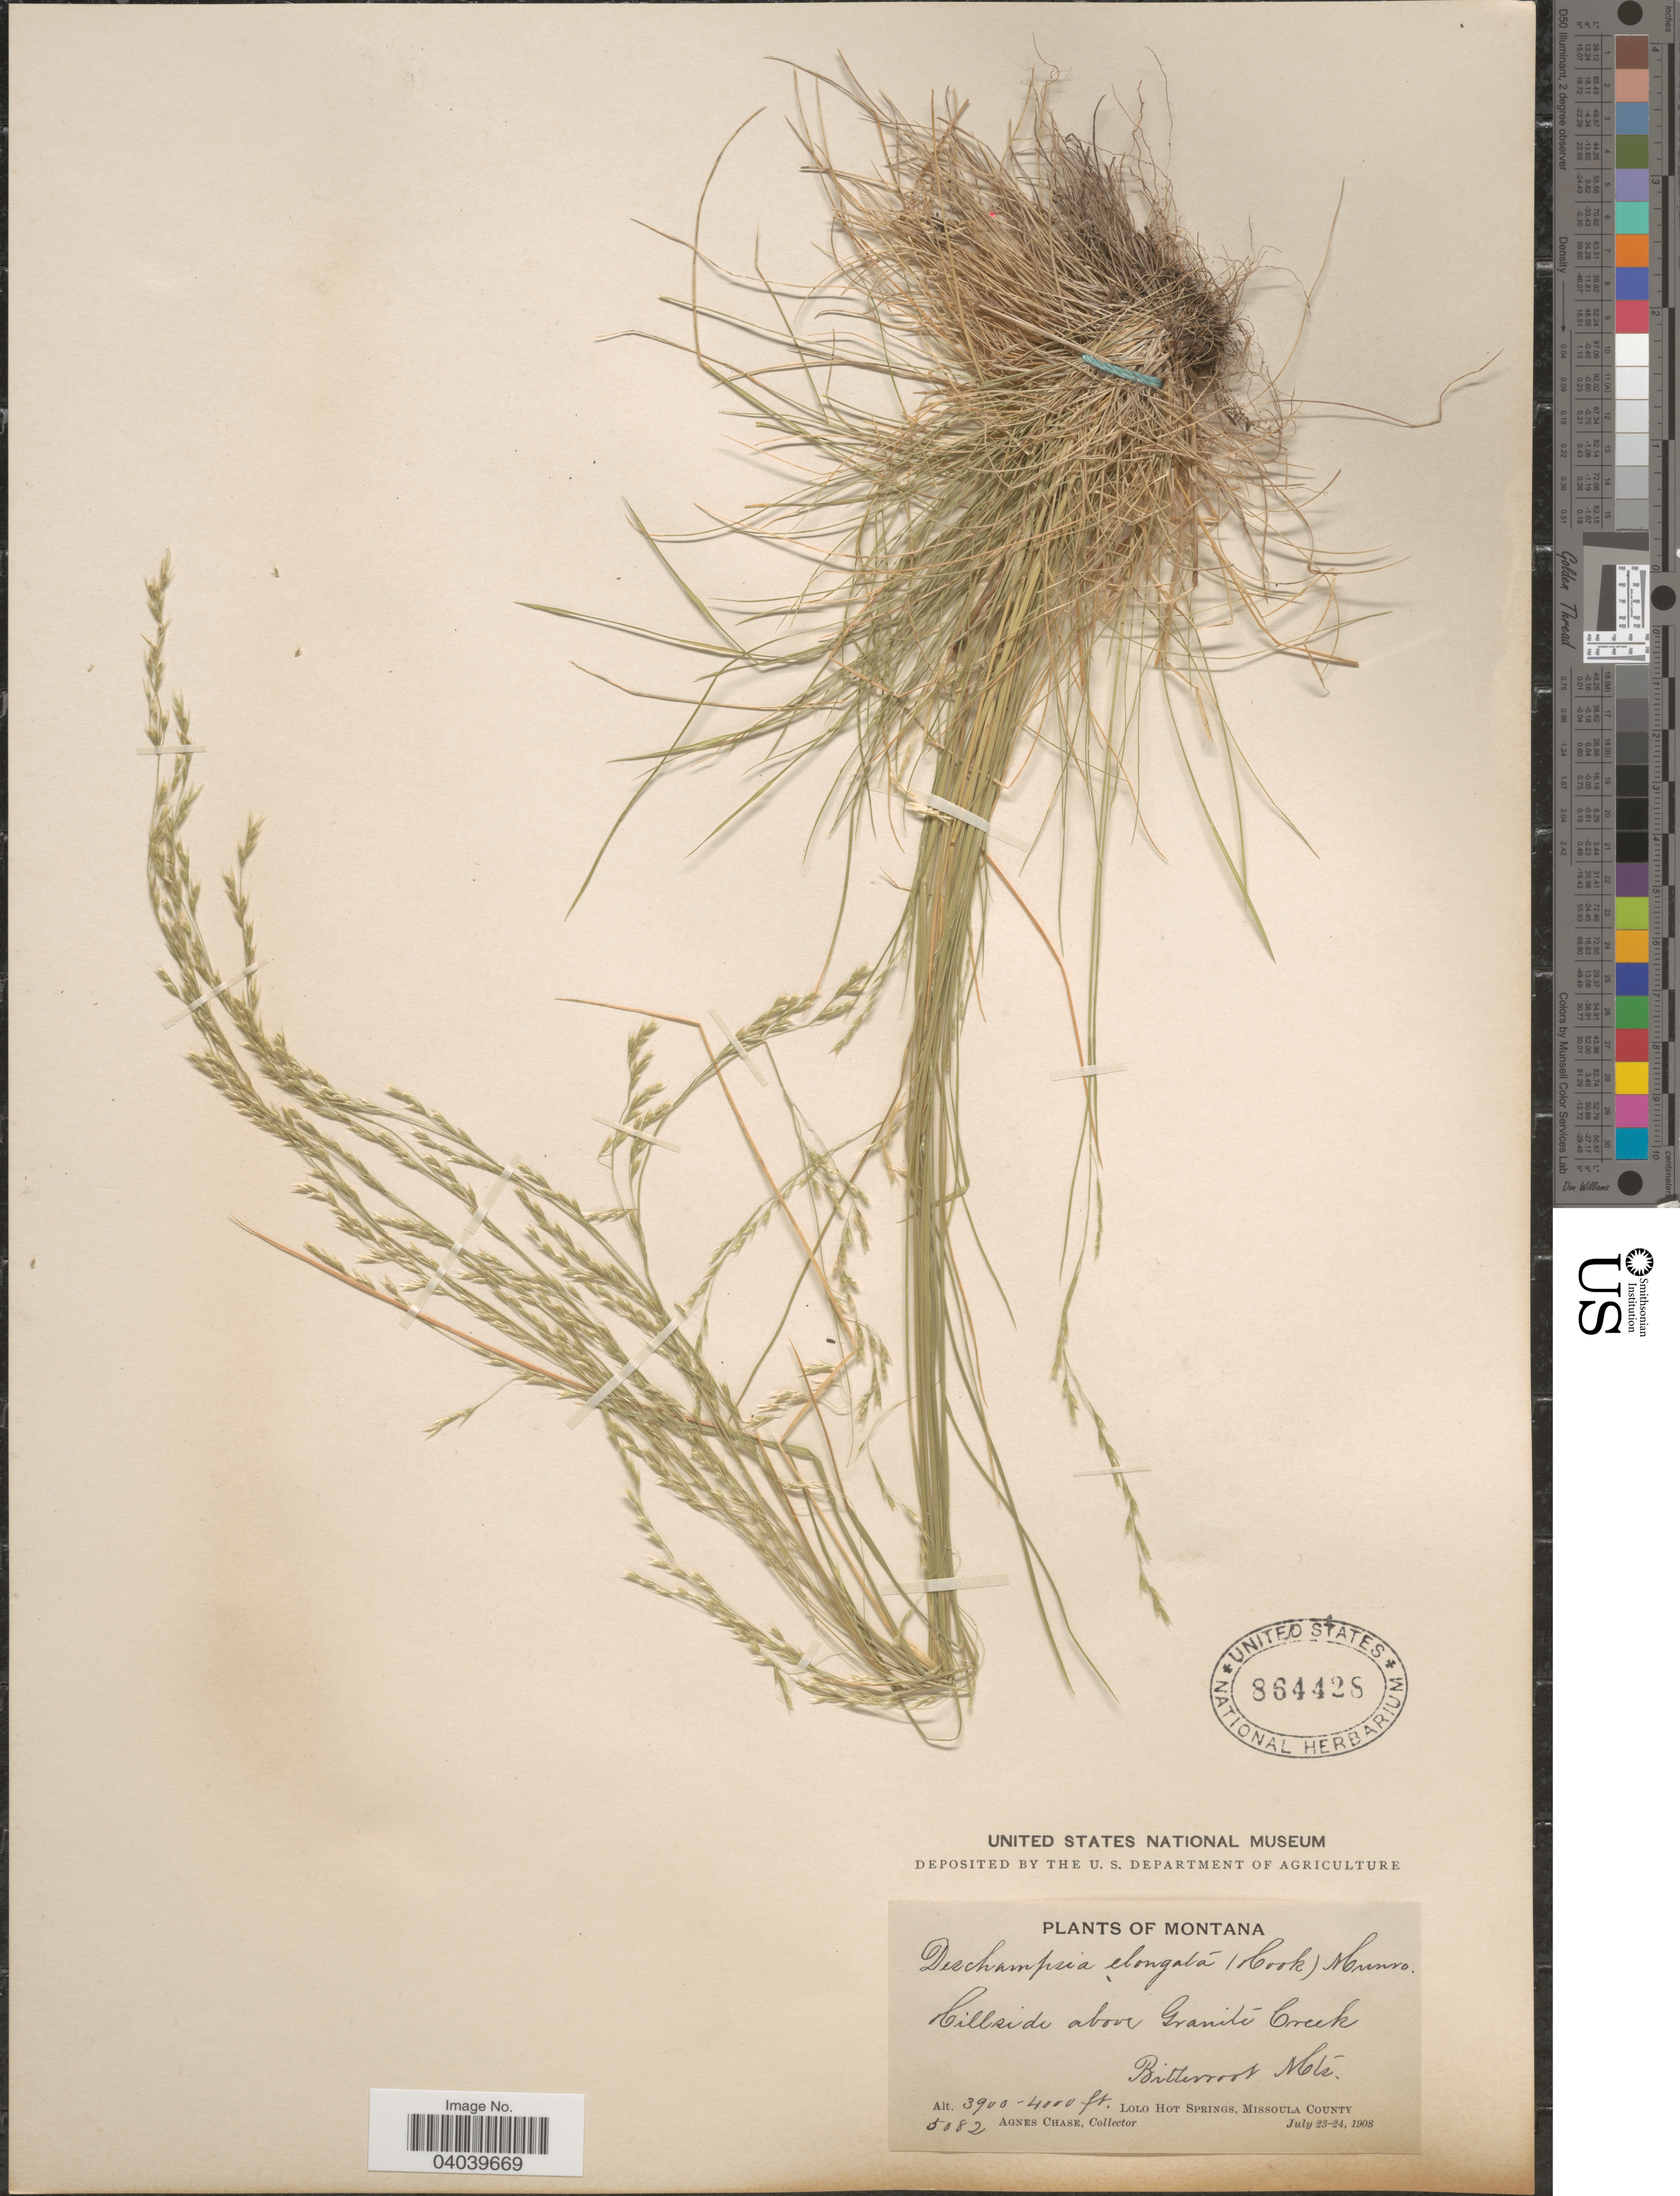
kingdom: Plantae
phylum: Tracheophyta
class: Liliopsida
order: Poales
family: Poaceae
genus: Deschampsia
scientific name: Deschampsia elongata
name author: (Hook.) Munro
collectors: A. Chase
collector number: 5082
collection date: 1908-07-23/1908-07-24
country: United States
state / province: Montana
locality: Hillside above Granite Creek. Bitterroot Mts. Lolo Hot Springs, Missoula County.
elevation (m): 1189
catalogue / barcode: US 864428